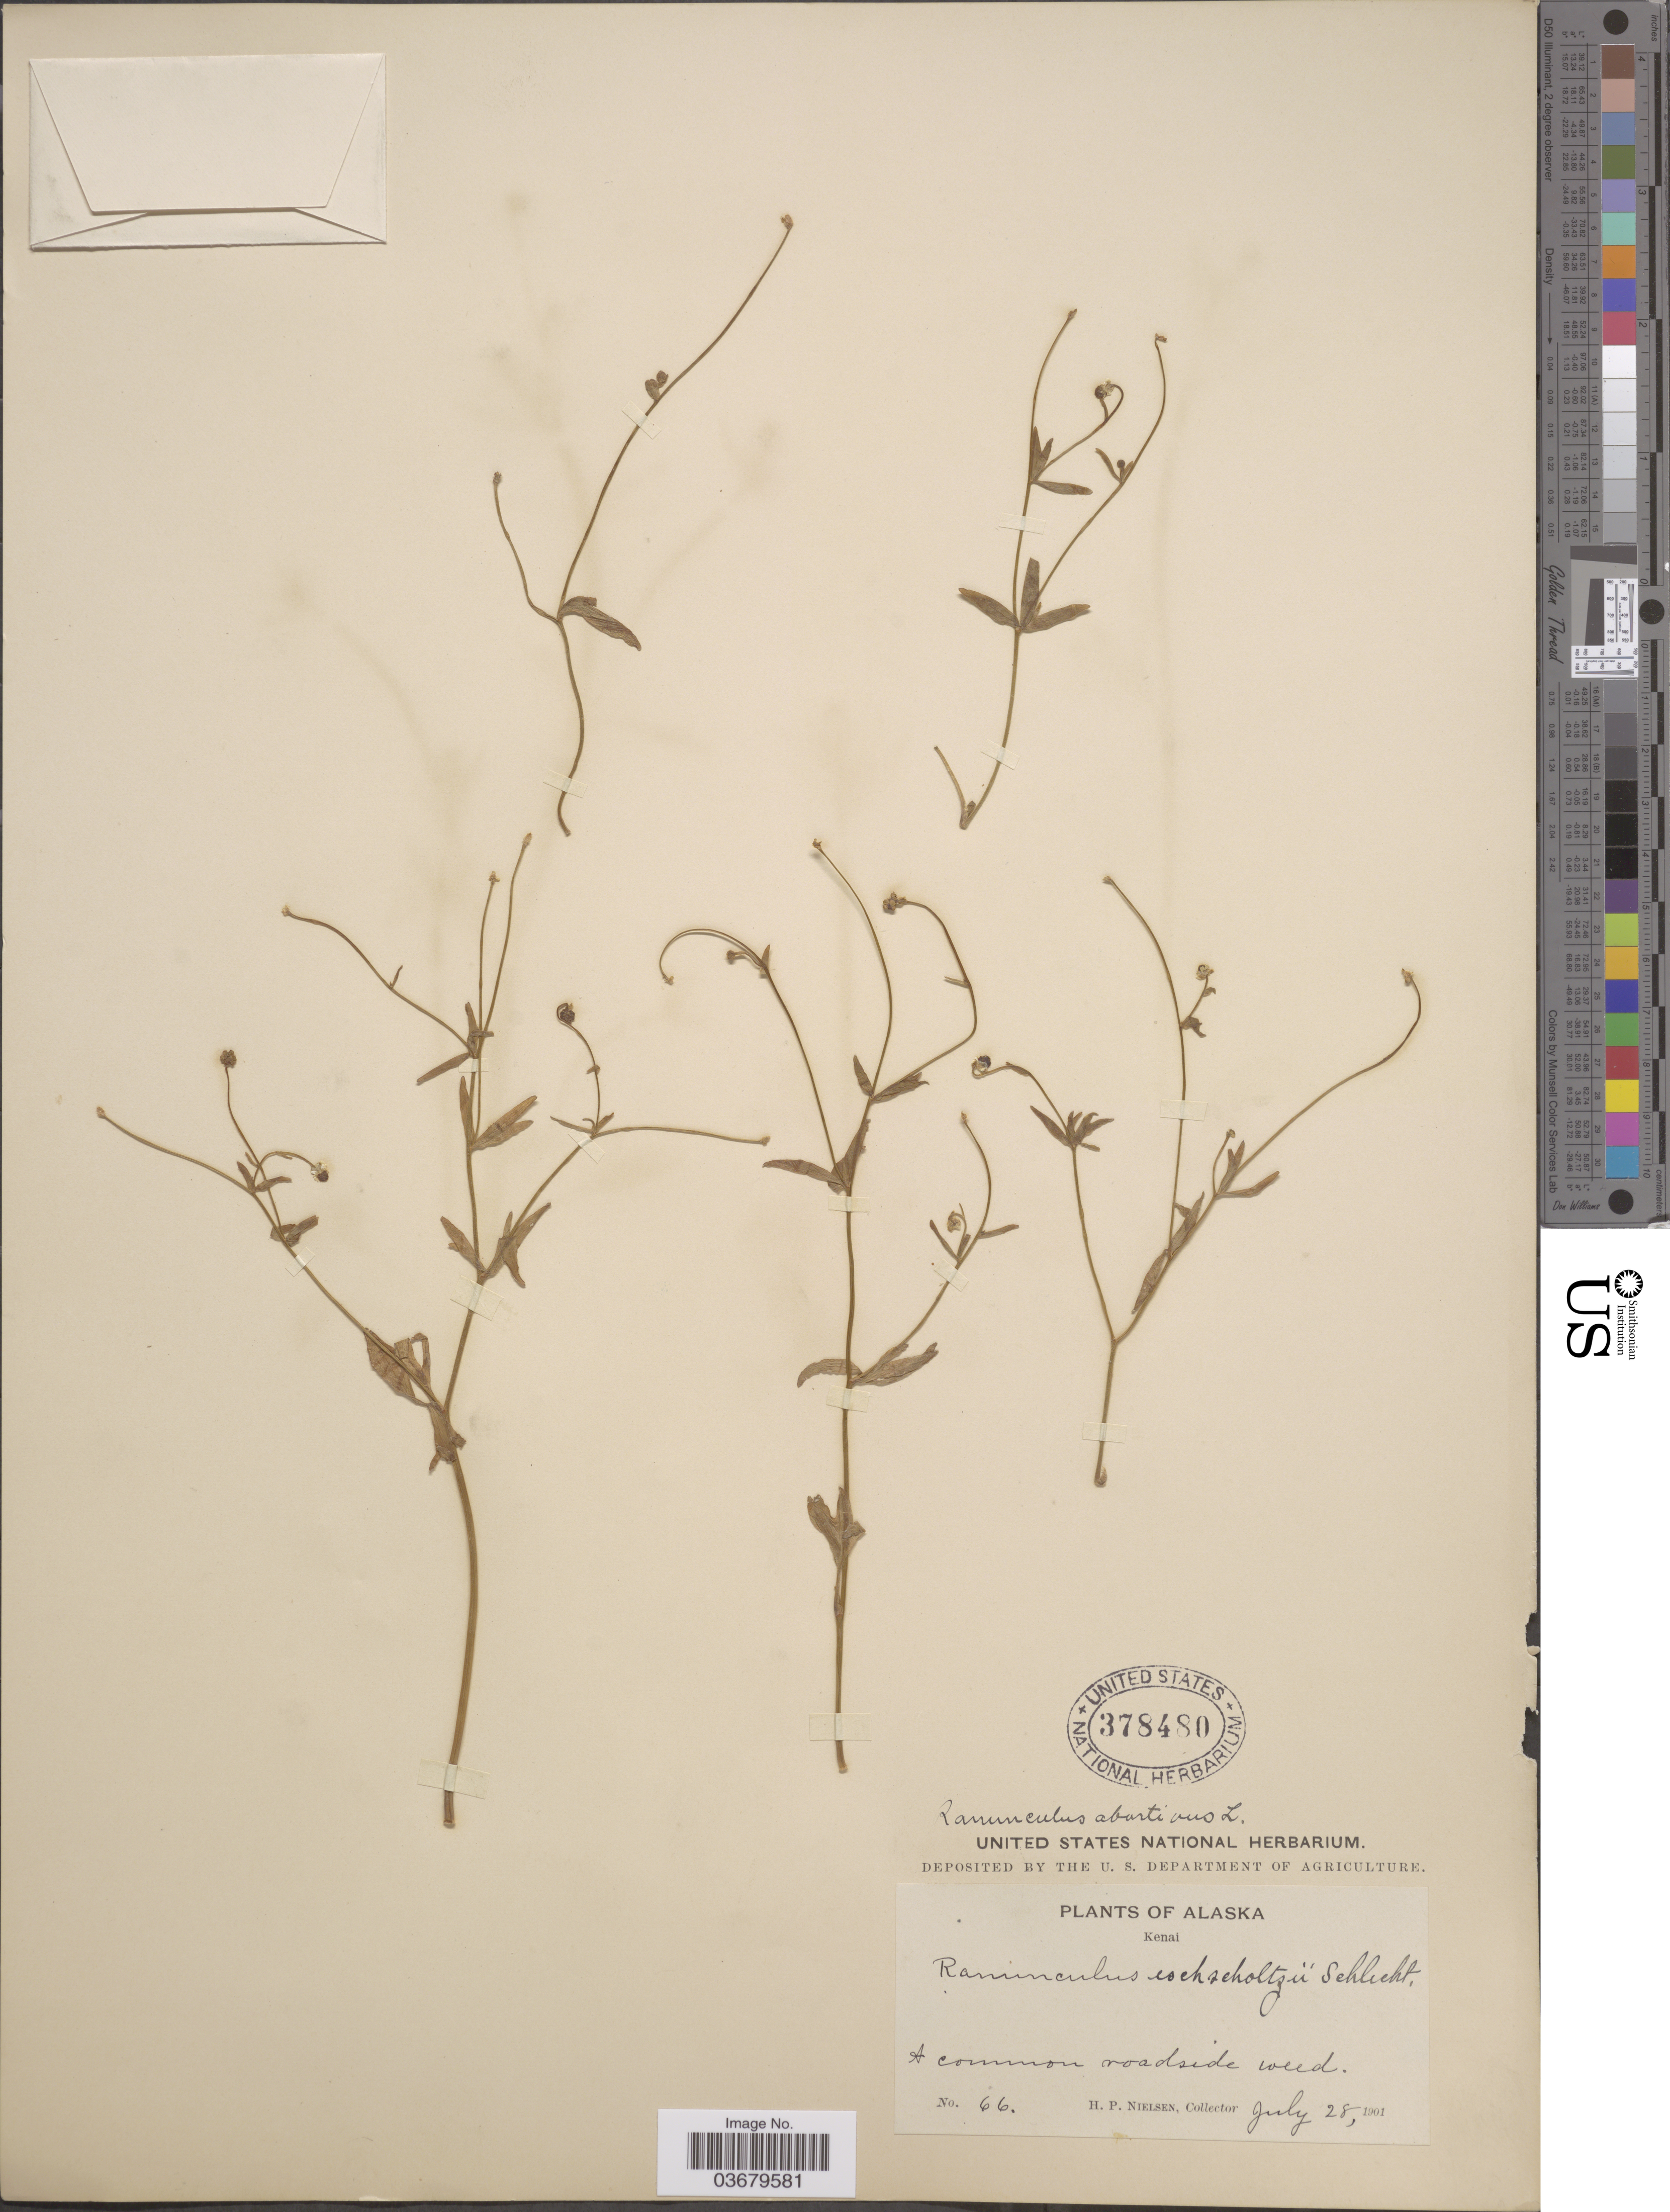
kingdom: Plantae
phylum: Tracheophyta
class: Magnoliopsida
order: Ranunculales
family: Ranunculaceae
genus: Ranunculus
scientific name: Ranunculus abortivus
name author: L.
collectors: H. P. Nielsen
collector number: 66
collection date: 1901-07-28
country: United States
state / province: Alaska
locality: Kenai.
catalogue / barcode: US 378480